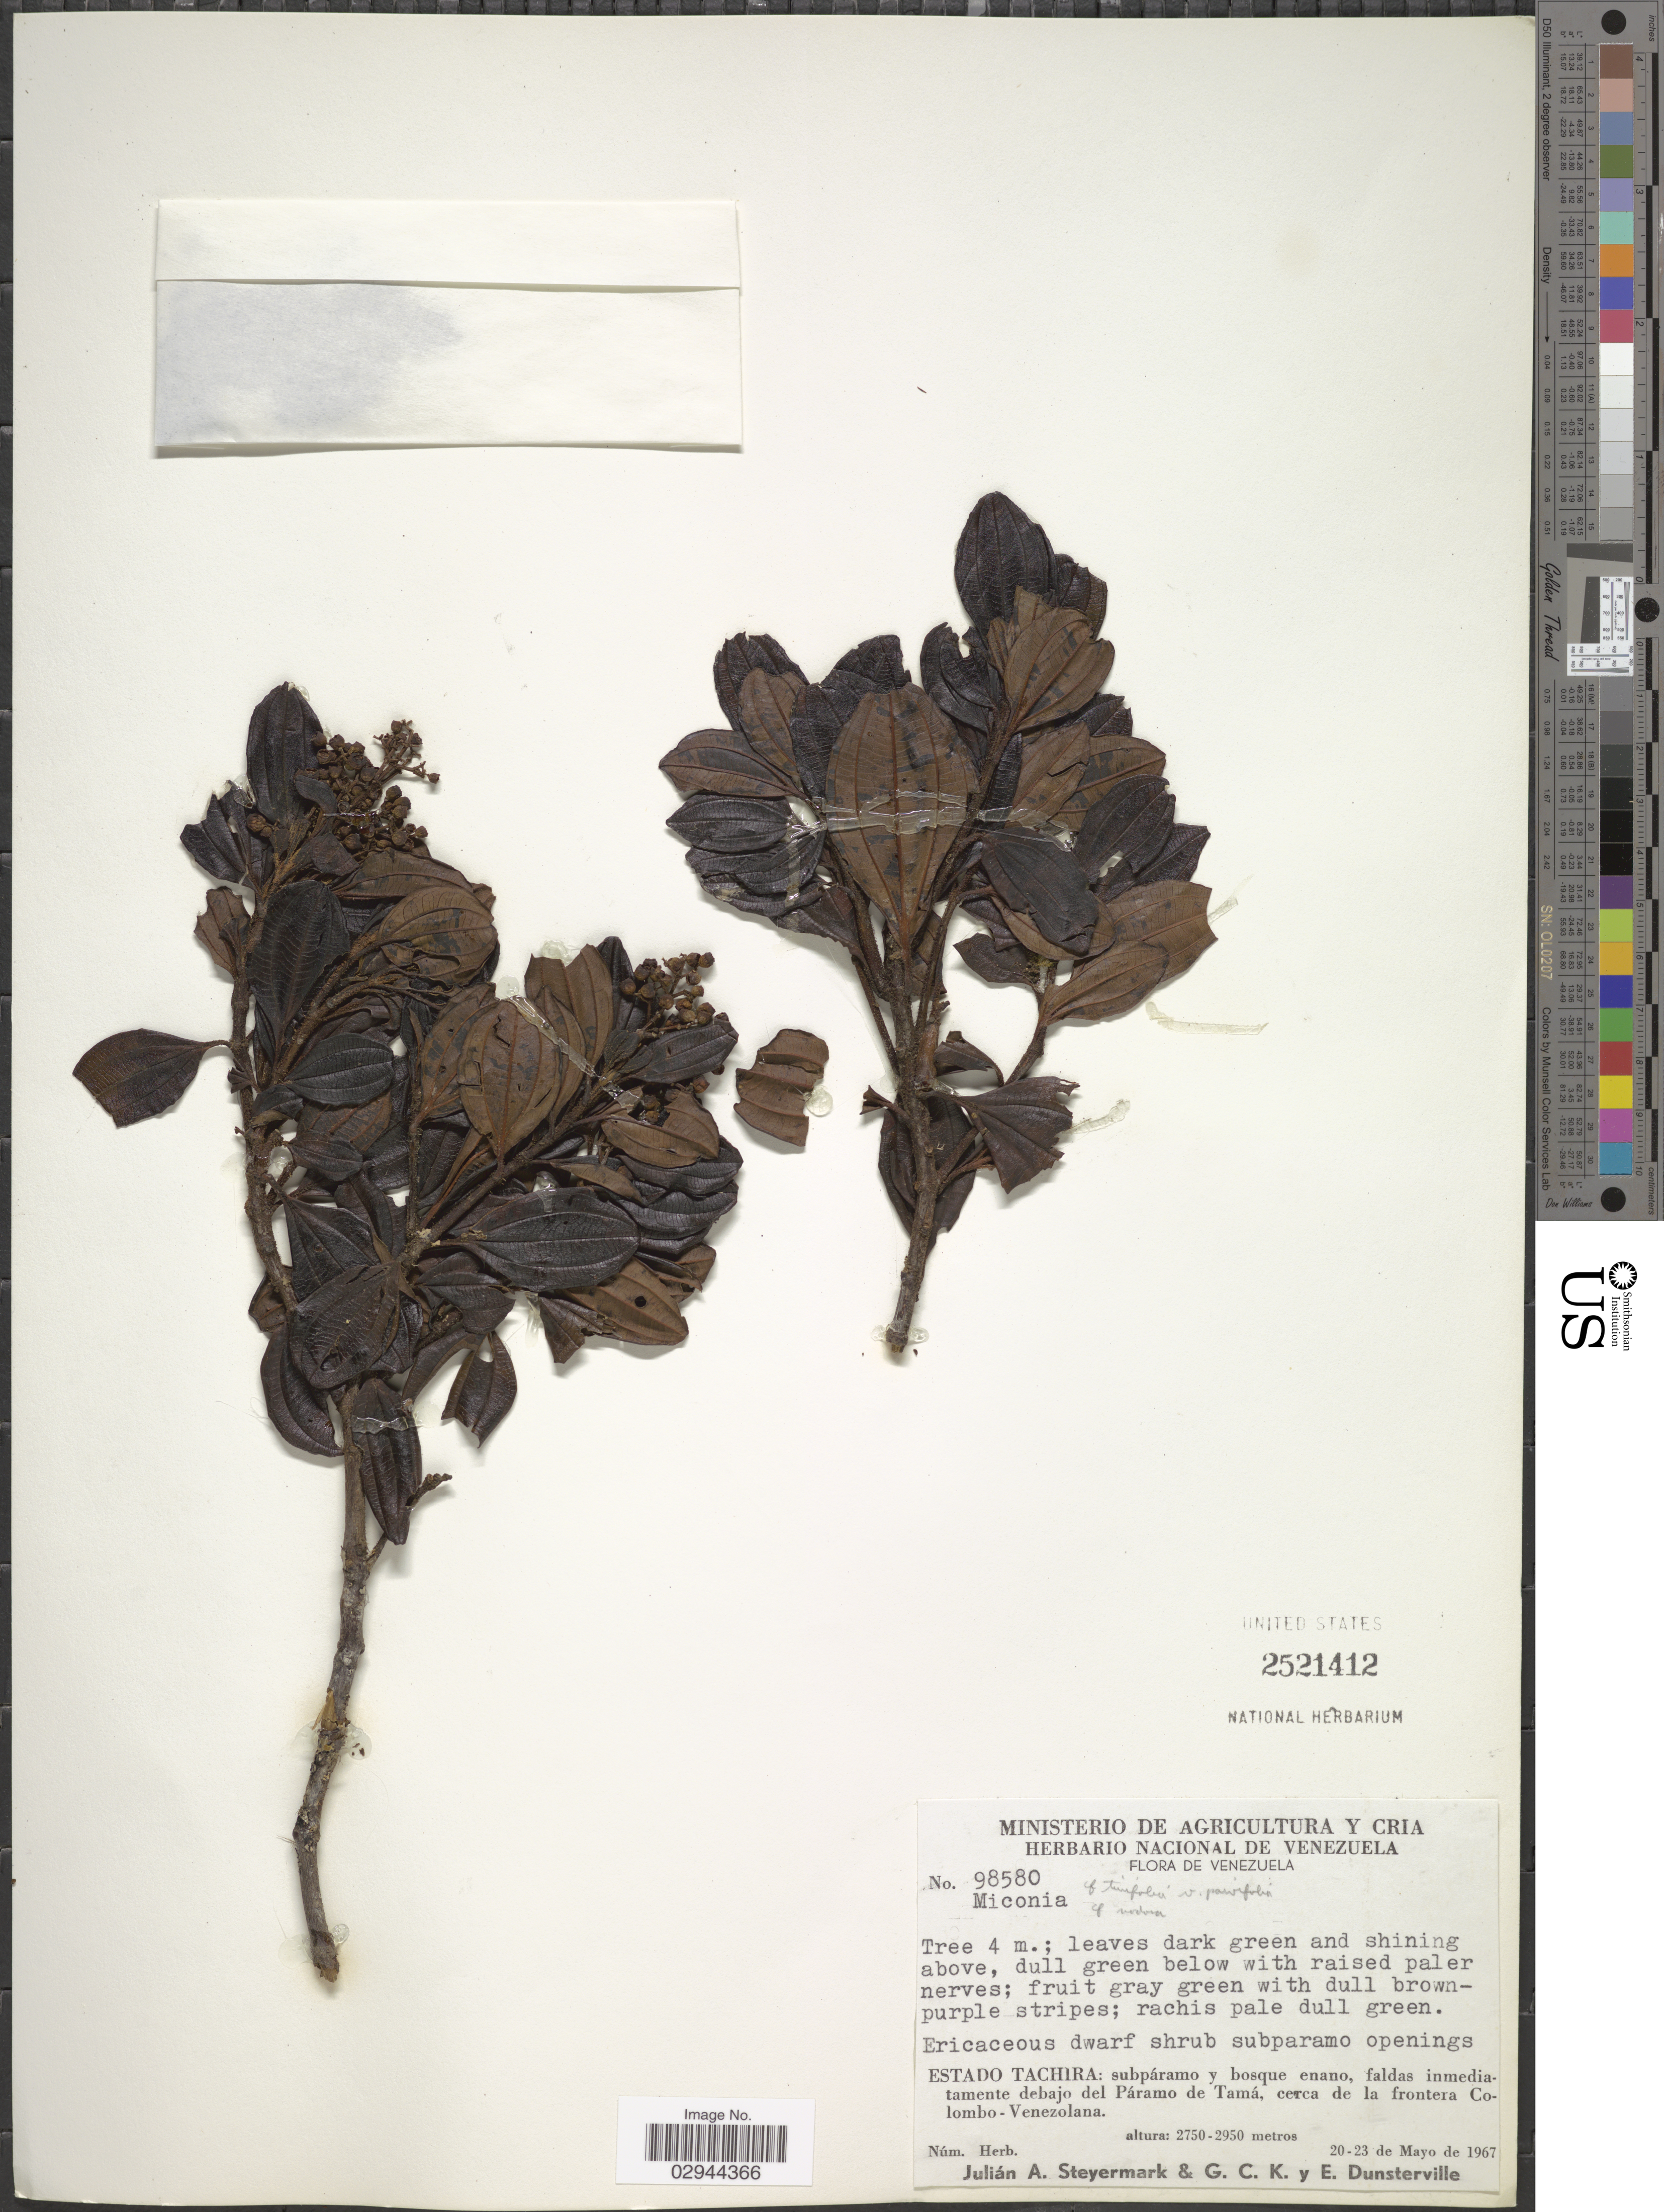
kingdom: Plantae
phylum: Tracheophyta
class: Magnoliopsida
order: Myrtales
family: Melastomataceae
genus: Miconia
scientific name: Miconia tinifolia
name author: Naudin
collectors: J. Steyermark, G. C. K. Dunsterville & E. Dunsterville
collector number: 98580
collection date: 1967-05-20/1967-05-23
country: Venezuela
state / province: Tachira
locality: Faldas inmediatamente debajo del Páramo de Tamá, cerca de la frontera Colombo-Venezolana.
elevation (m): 2750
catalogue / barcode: US 2521412